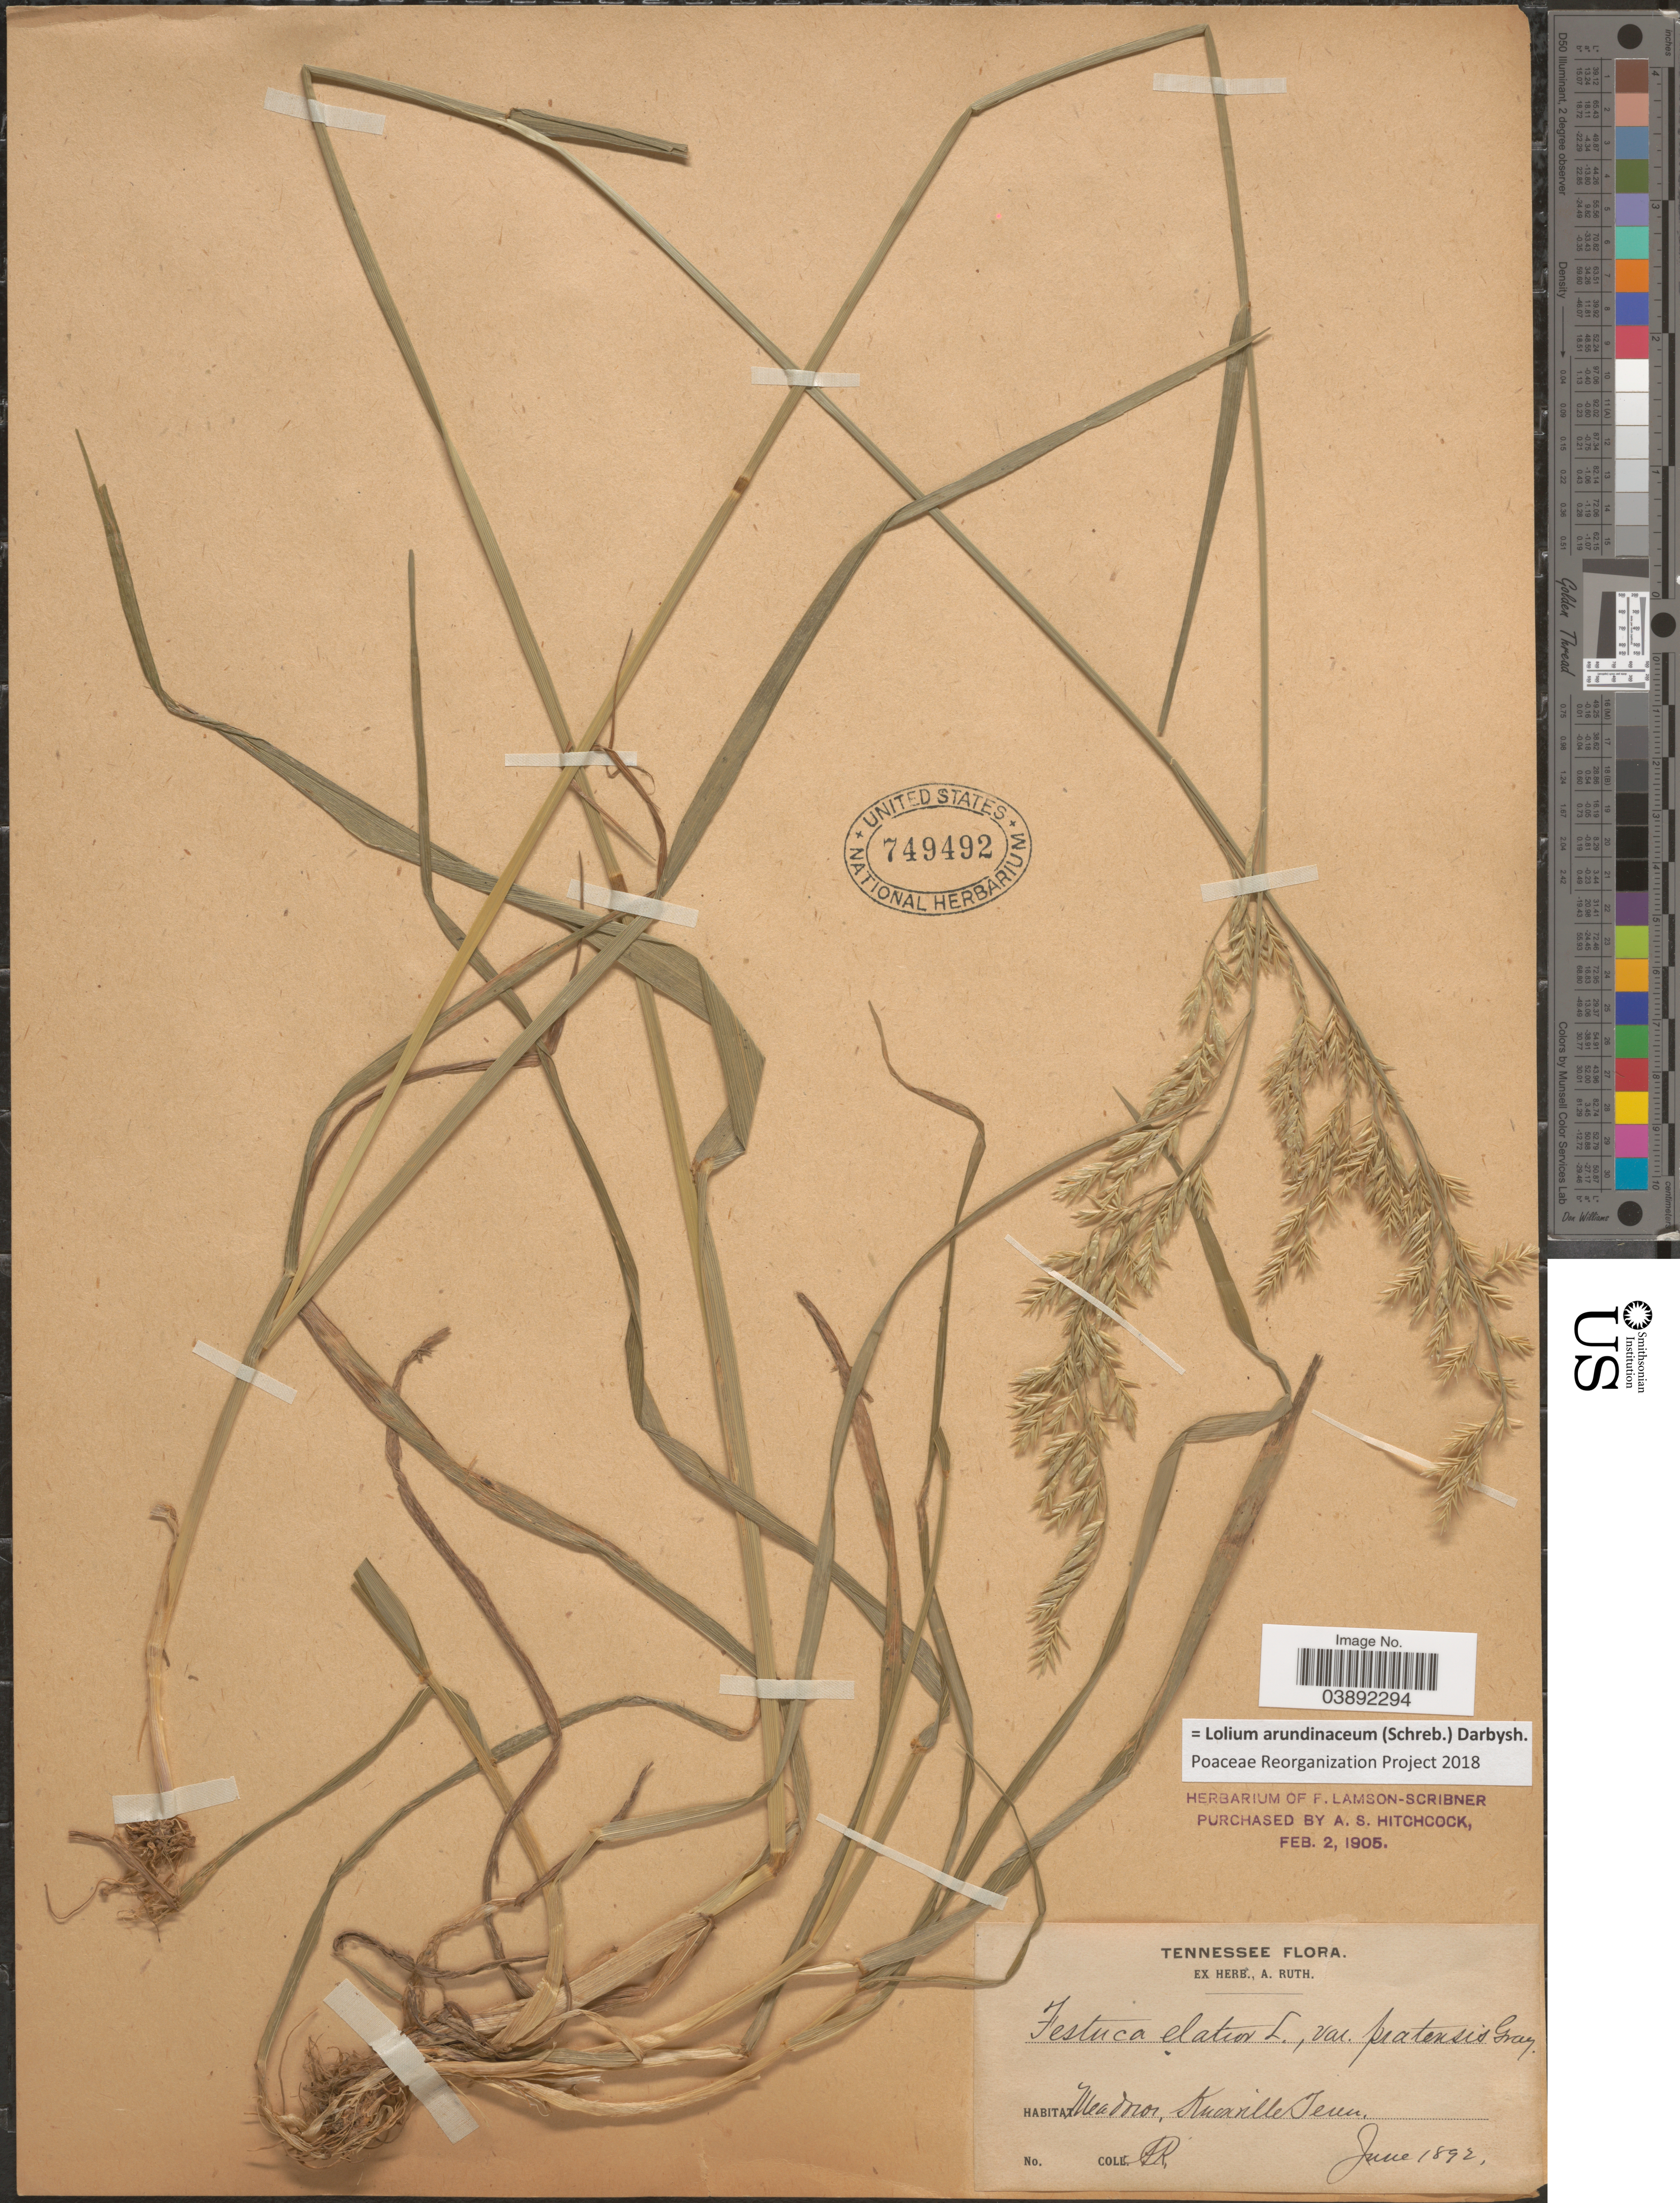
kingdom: Plantae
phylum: Tracheophyta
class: Liliopsida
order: Poales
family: Poaceae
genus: Lolium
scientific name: Lolium arundinaceum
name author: (Schreb.) Darbysh.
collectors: A. Ruth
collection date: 1892-06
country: United States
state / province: Tennessee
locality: Meadow, Knoxville.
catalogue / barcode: US 749492